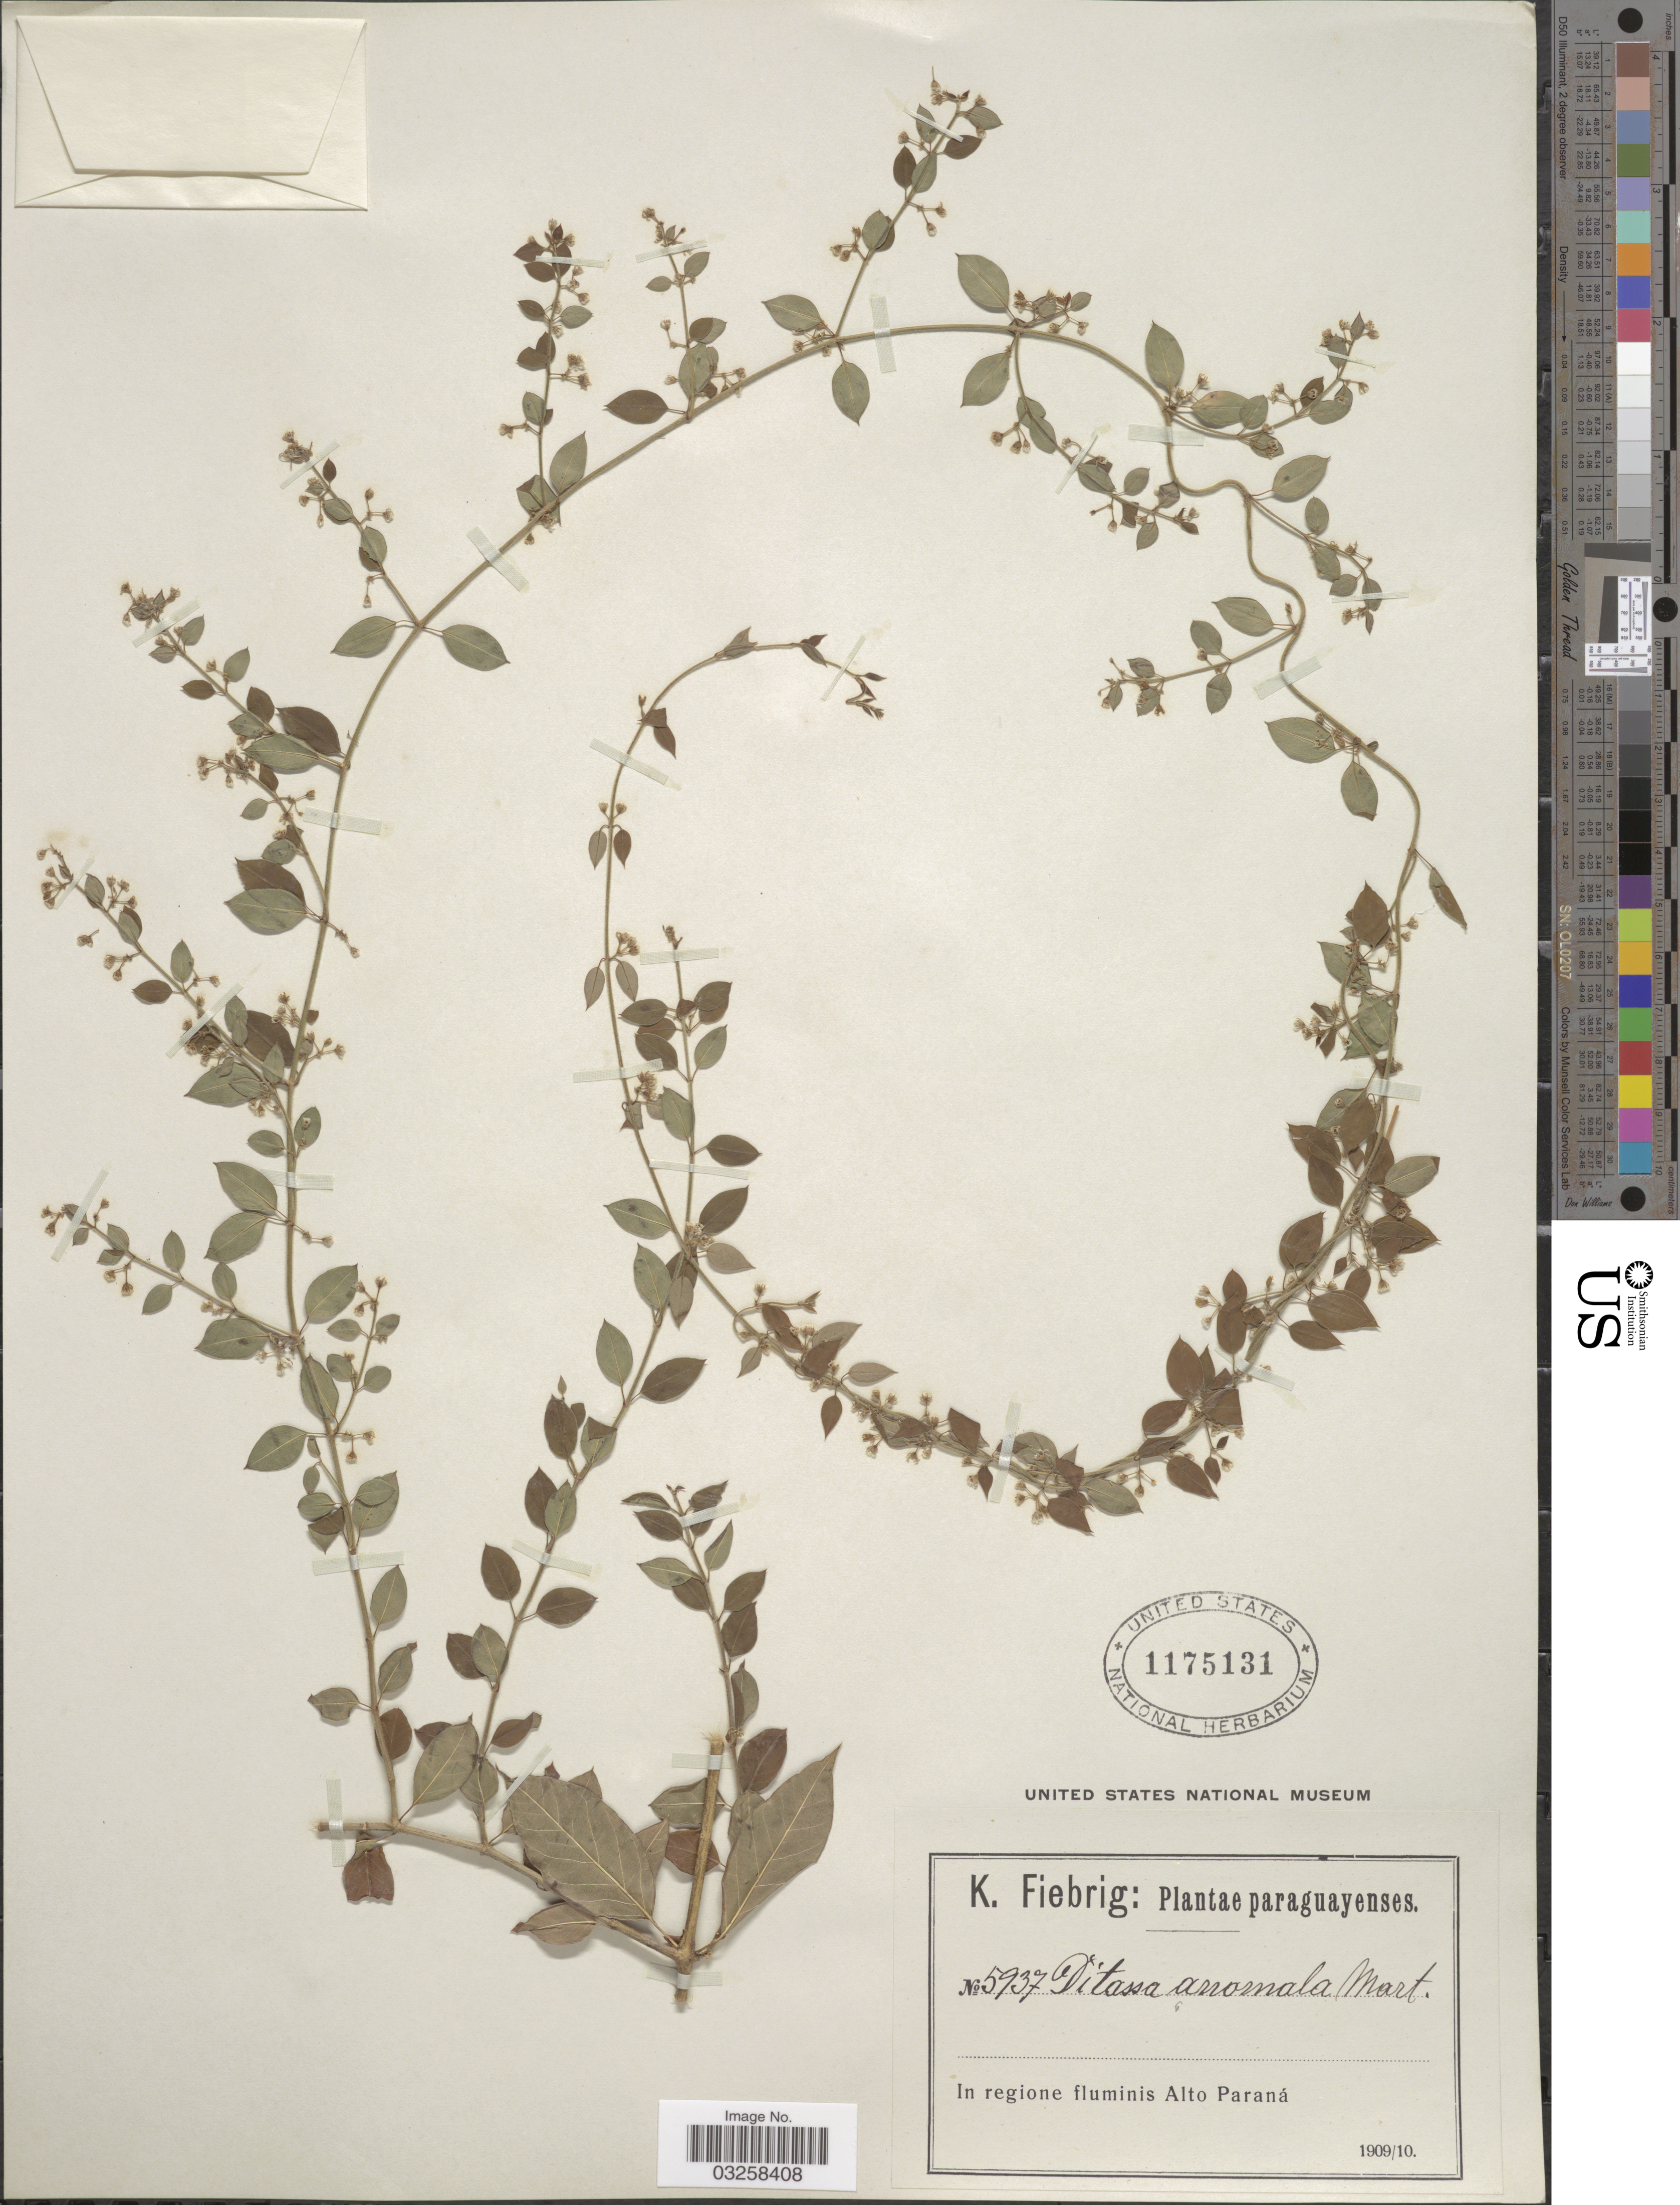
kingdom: Plantae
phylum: Tracheophyta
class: Magnoliopsida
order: Gentianales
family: Apocynaceae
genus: Ditassa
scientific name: Ditassa burchellii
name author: Hook. & Arn.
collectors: K. Fiebrig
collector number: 5937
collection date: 1909/1910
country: Paraguay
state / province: Alto Parana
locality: In regione fluminis Alto Paraná.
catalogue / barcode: US 1175131